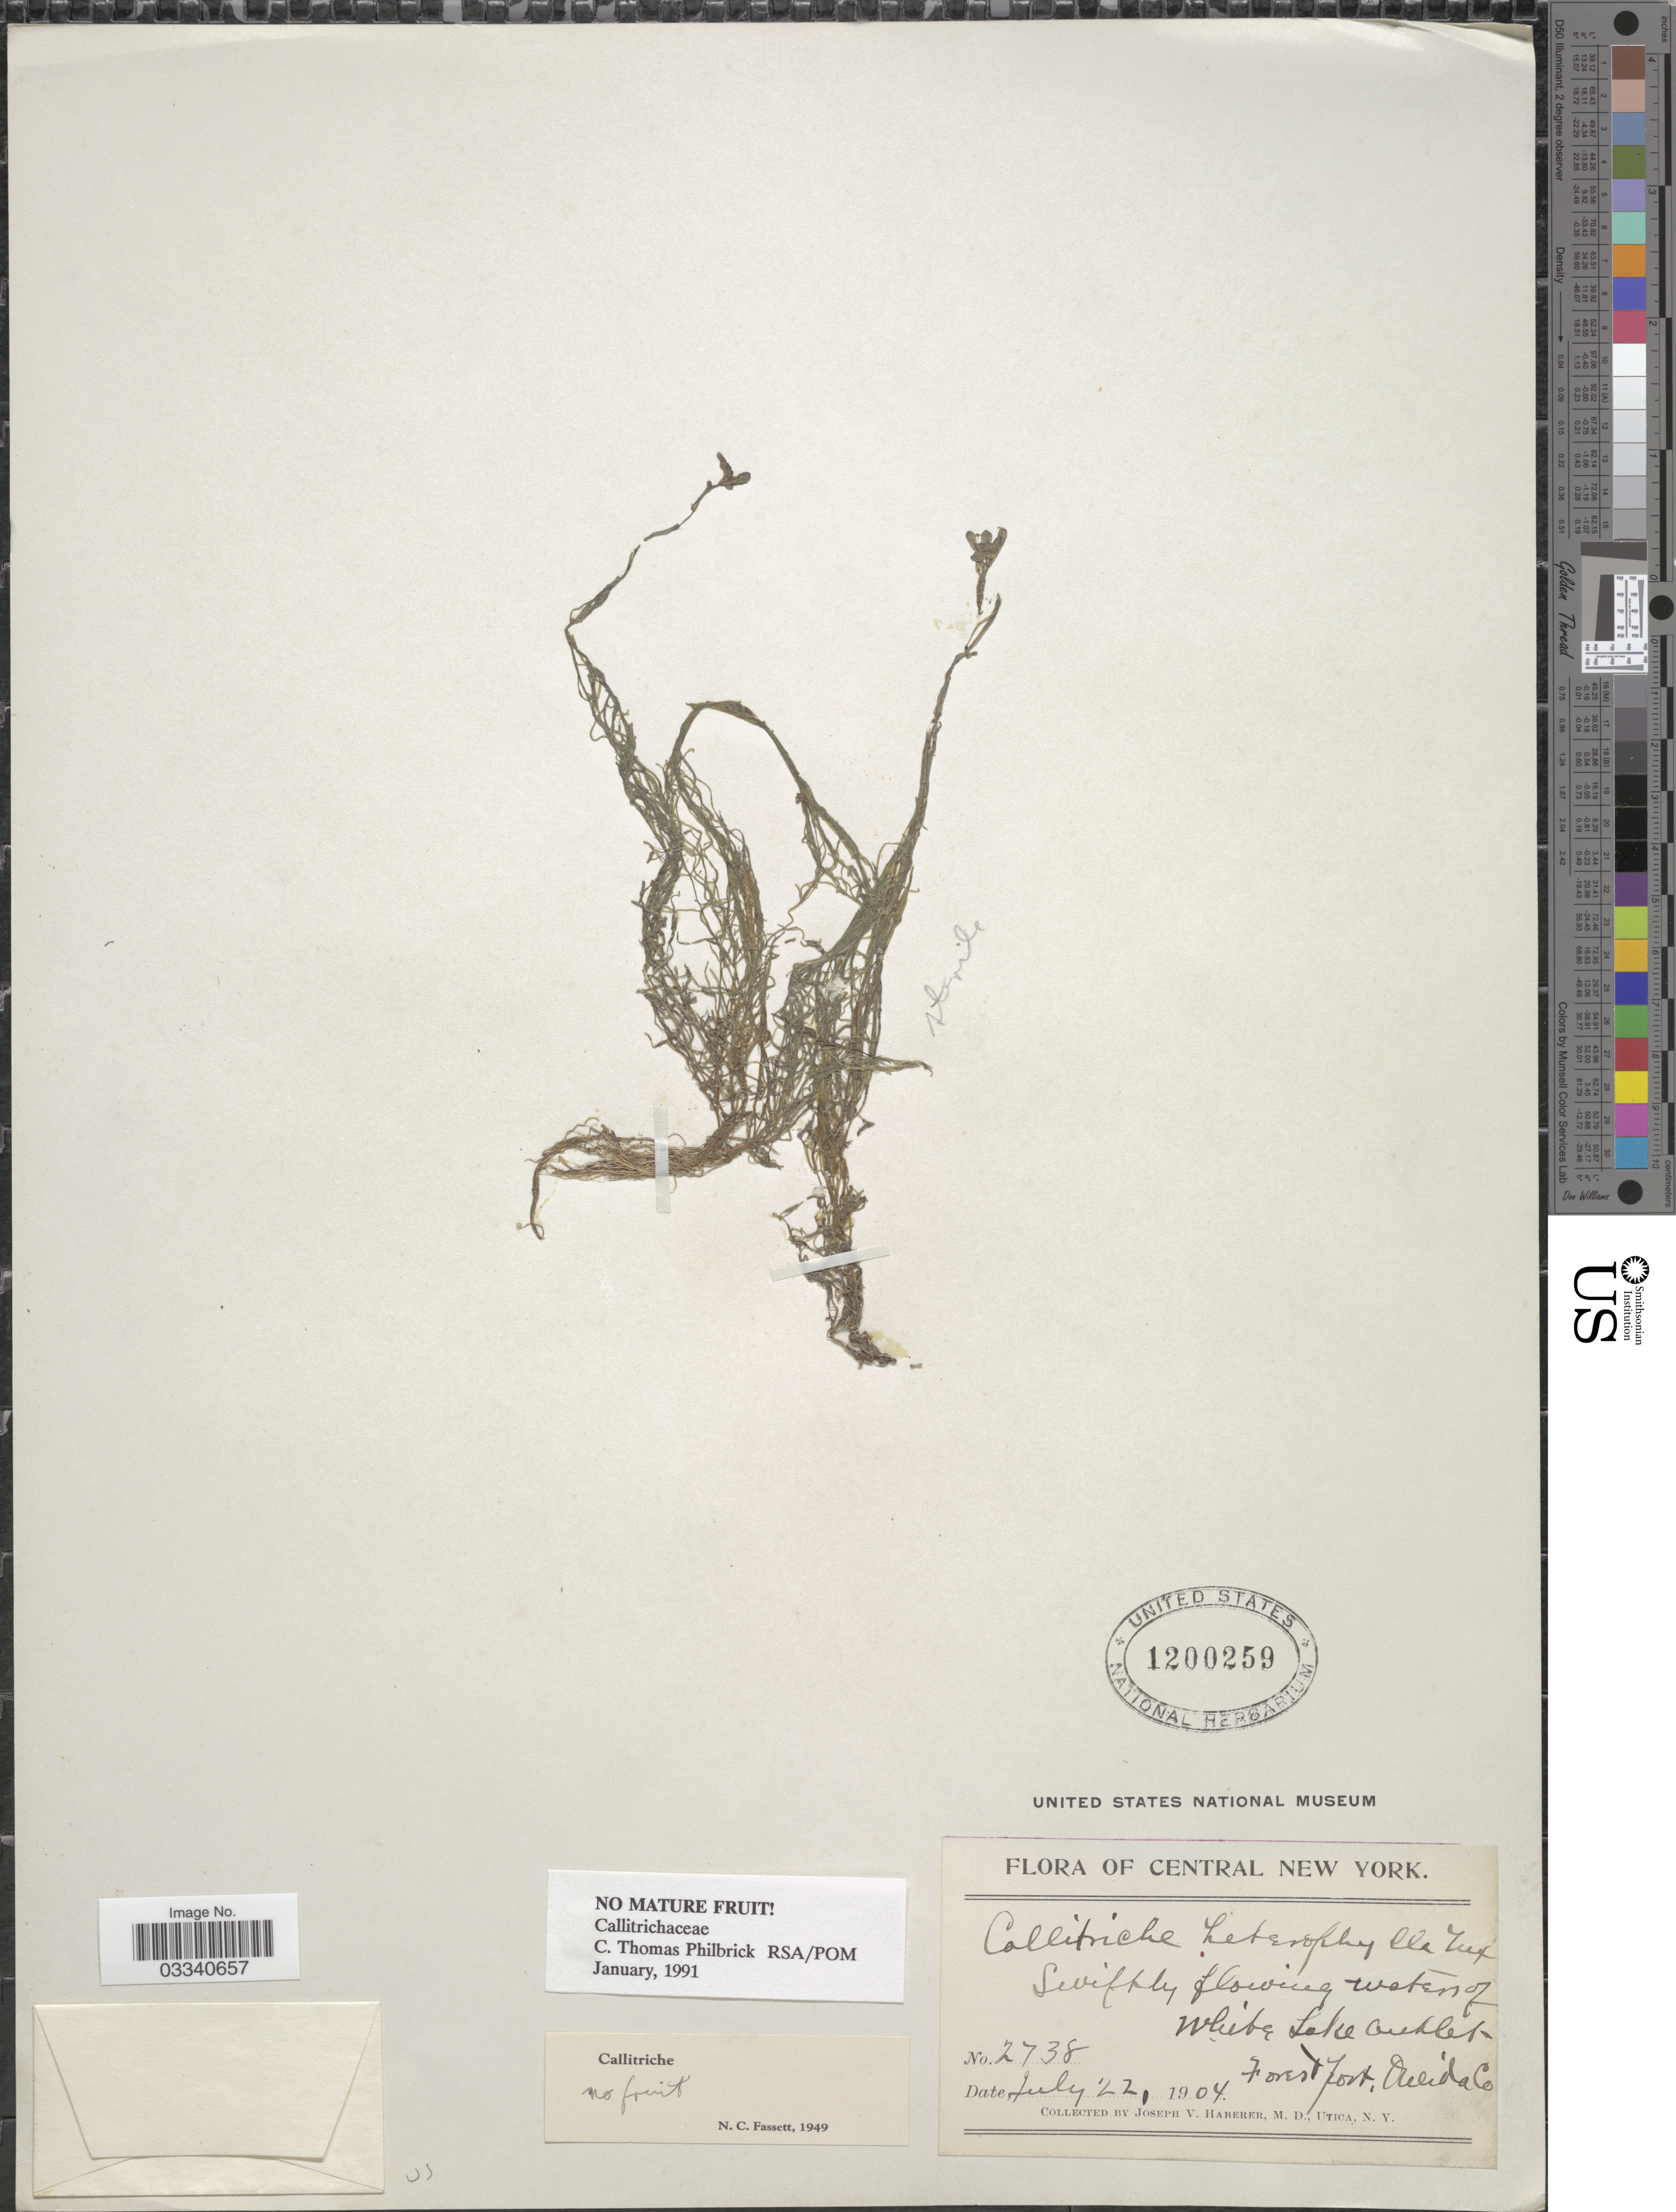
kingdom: Plantae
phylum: Tracheophyta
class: Magnoliopsida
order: Lamiales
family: Plantaginaceae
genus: Callitriche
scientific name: Callitriche heterophylla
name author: Pursh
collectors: J. V. Haberer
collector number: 2738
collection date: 1904-07-22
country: United States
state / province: New York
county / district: Oneida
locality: Central New York. White Lake outlet. Forest Fort. Oneida Co.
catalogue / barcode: US 1200259